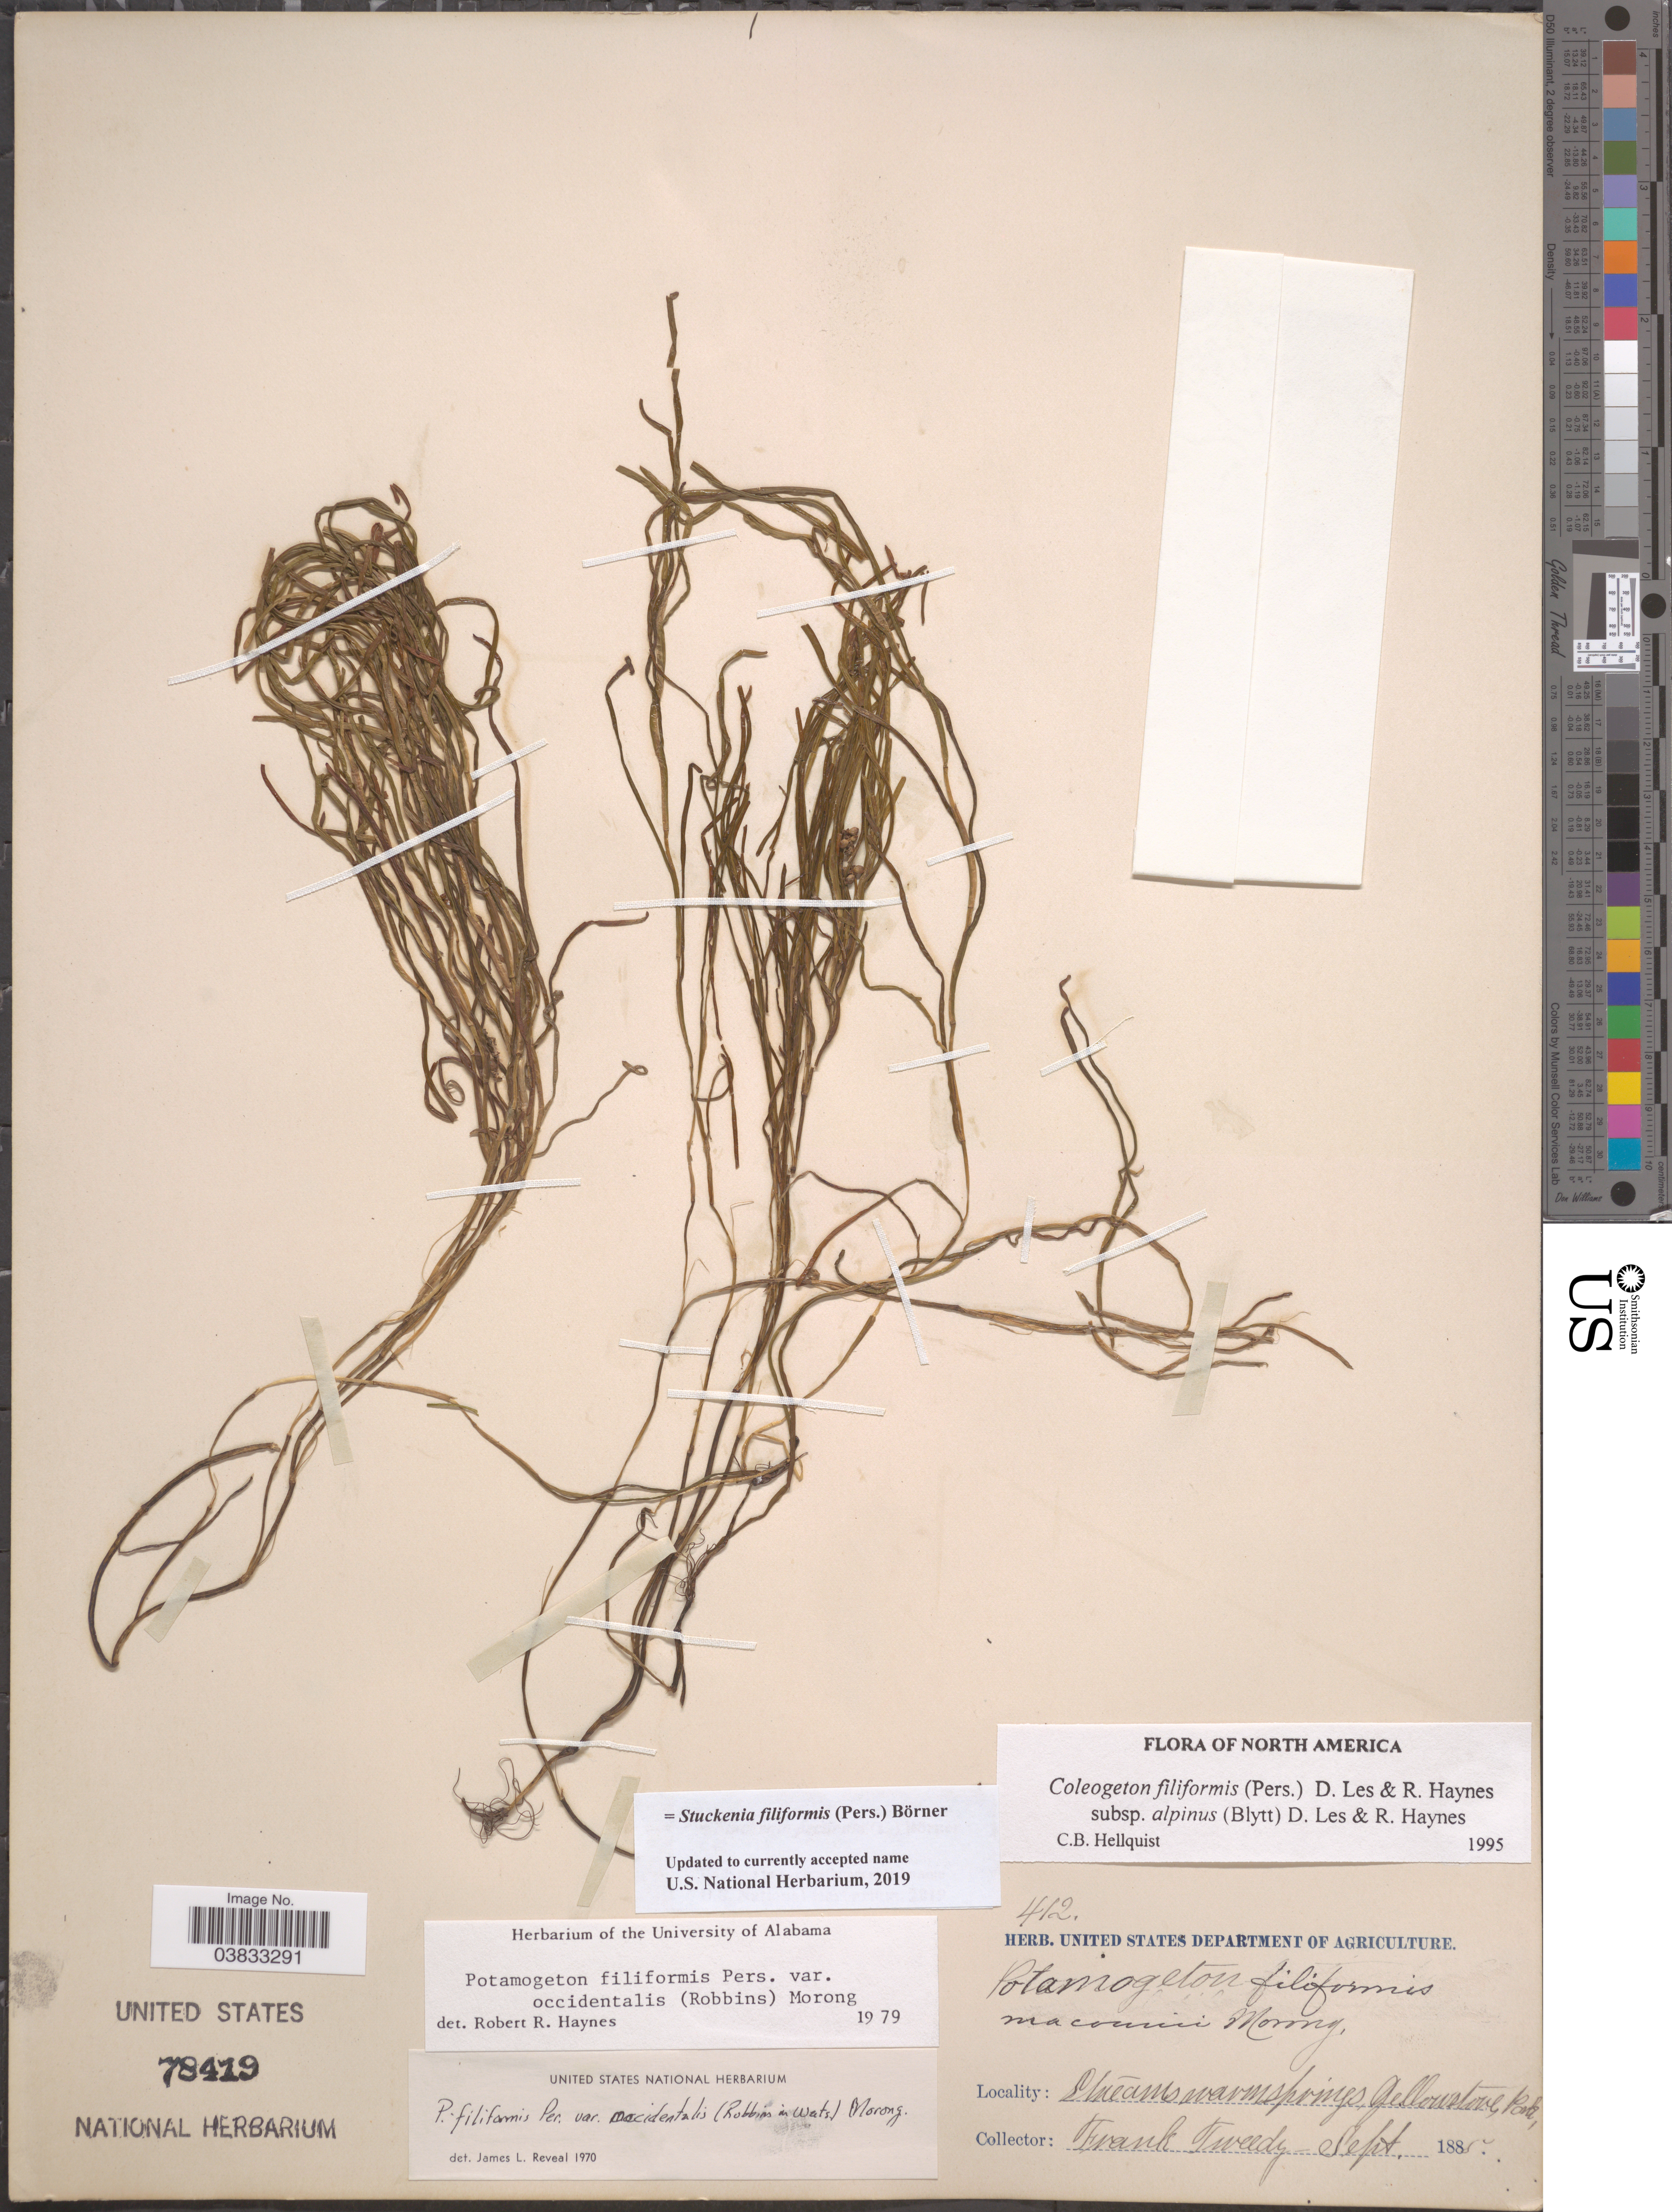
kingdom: Plantae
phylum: Tracheophyta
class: Liliopsida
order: Alismatales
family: Potamogetonaceae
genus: Stuckenia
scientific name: Stuckenia filiformis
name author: (Pers.) Börner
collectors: F. Tweedy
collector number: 412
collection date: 1885-09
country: United States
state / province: Wyoming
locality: Streams warm springs, Yellowstone Park.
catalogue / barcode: US 78419